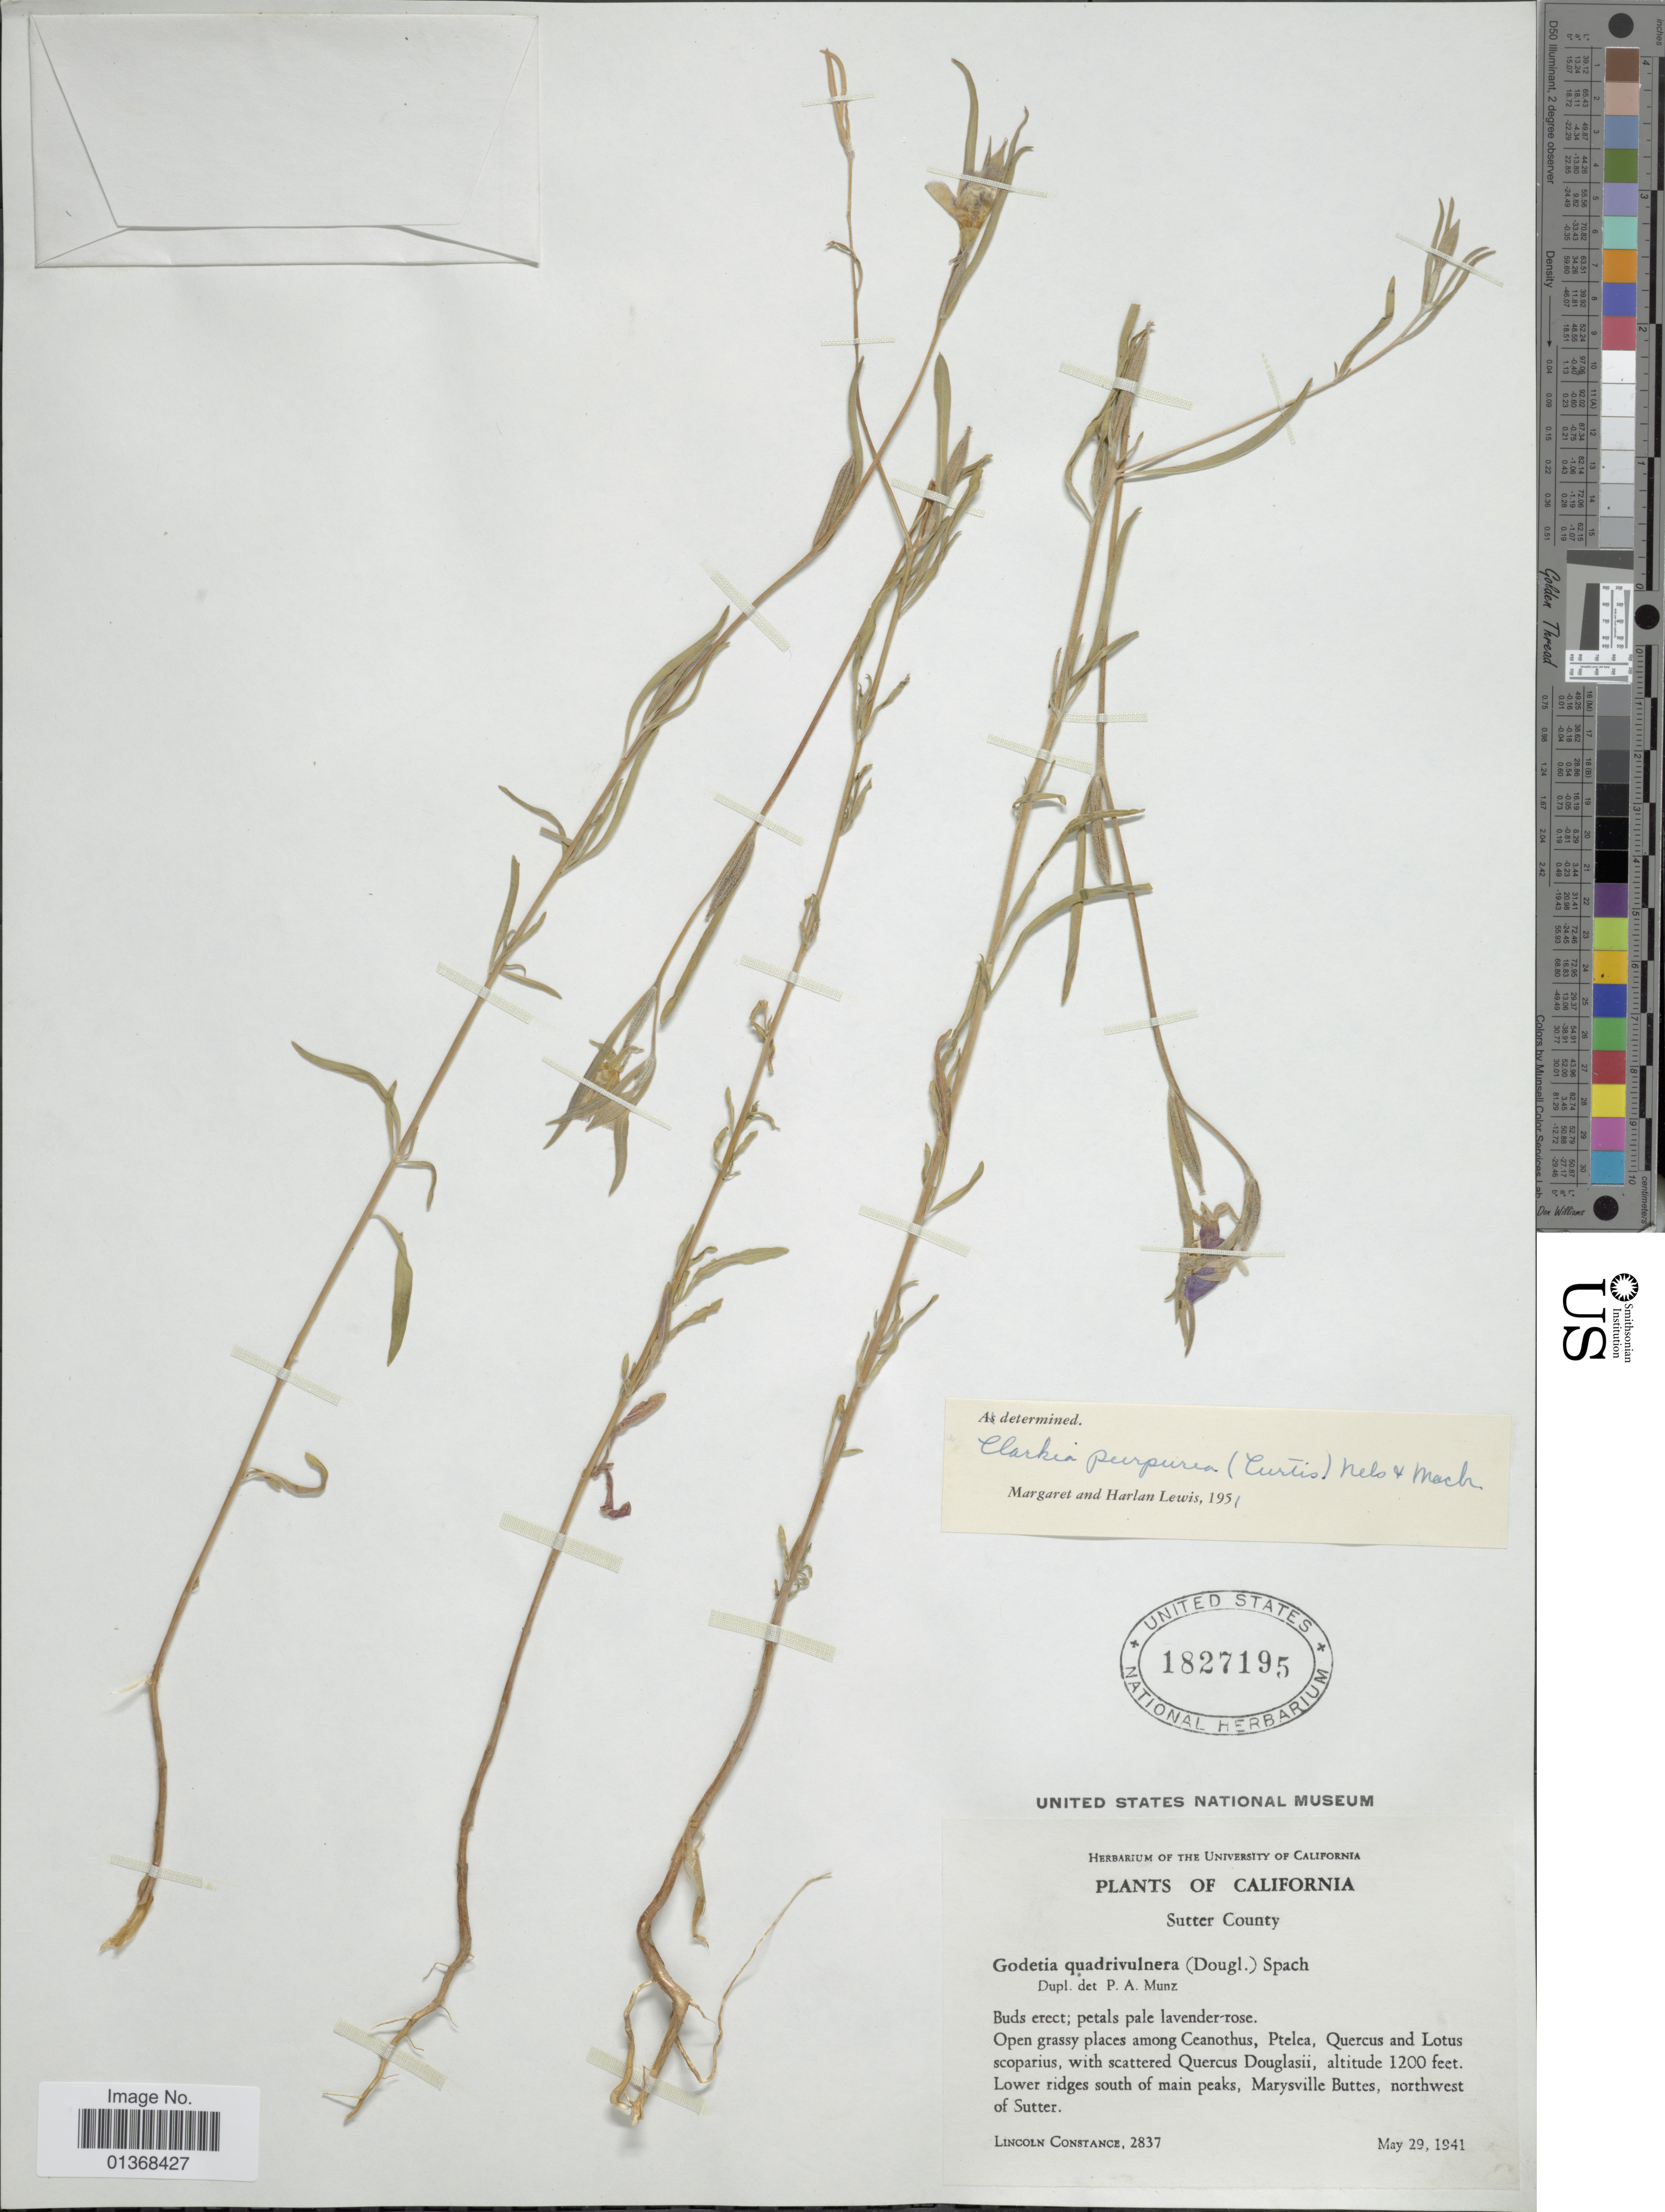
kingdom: Plantae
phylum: Tracheophyta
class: Magnoliopsida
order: Myrtales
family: Onagraceae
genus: Clarkia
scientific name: Clarkia purpurea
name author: (Curtis) A. Nelson & J.F. Macbr.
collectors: L. Constance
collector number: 2837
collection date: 1941-05-29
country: United States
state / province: California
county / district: Sutter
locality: Sutter County, Lower ridges south of main peaks, Marysville Buttes, northwest of Sutter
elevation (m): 366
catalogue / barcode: US 1827195